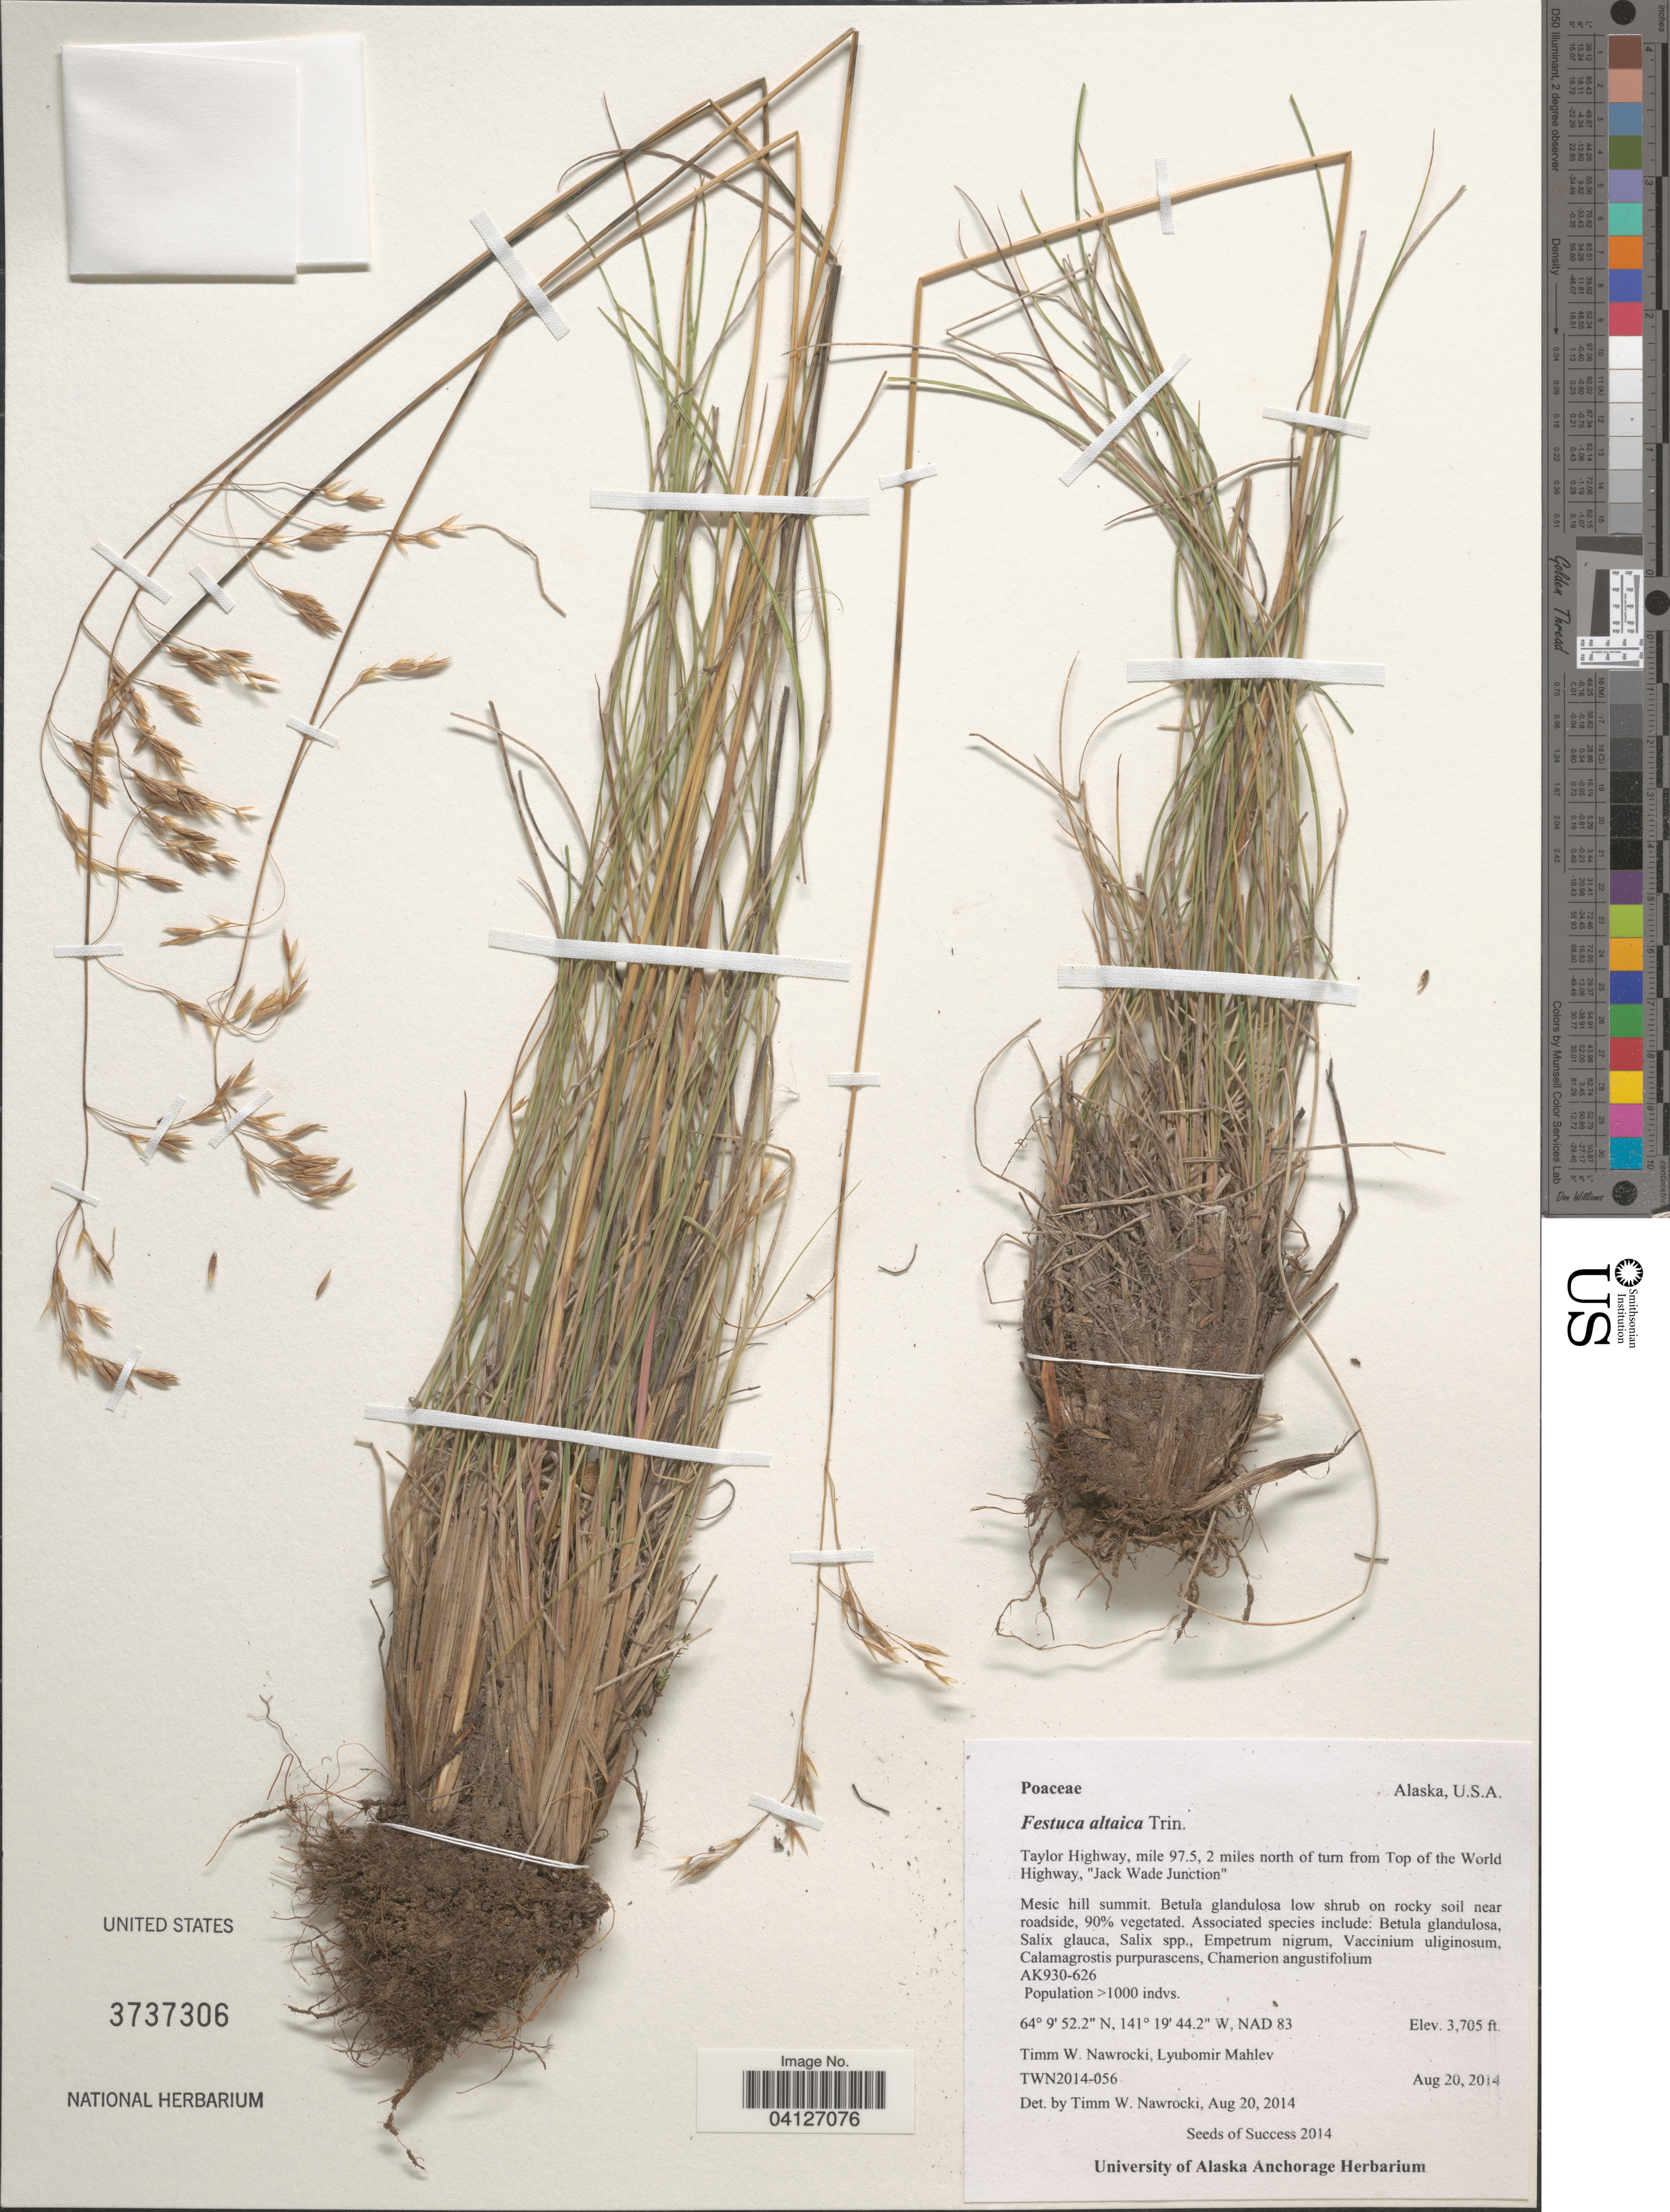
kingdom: Plantae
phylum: Tracheophyta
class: Liliopsida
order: Poales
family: Poaceae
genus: Festuca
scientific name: Festuca altaica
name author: Trin.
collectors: T. Nawrocki & L. Mahlev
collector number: TWN2014-056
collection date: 2014-08-20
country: United States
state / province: Alaska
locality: Taylor Highway, mile 97.5, 2 miles north of turn from Top of the World Highway, "Jack Wade Junction". NAD 83.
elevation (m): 1129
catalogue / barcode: US 3737306